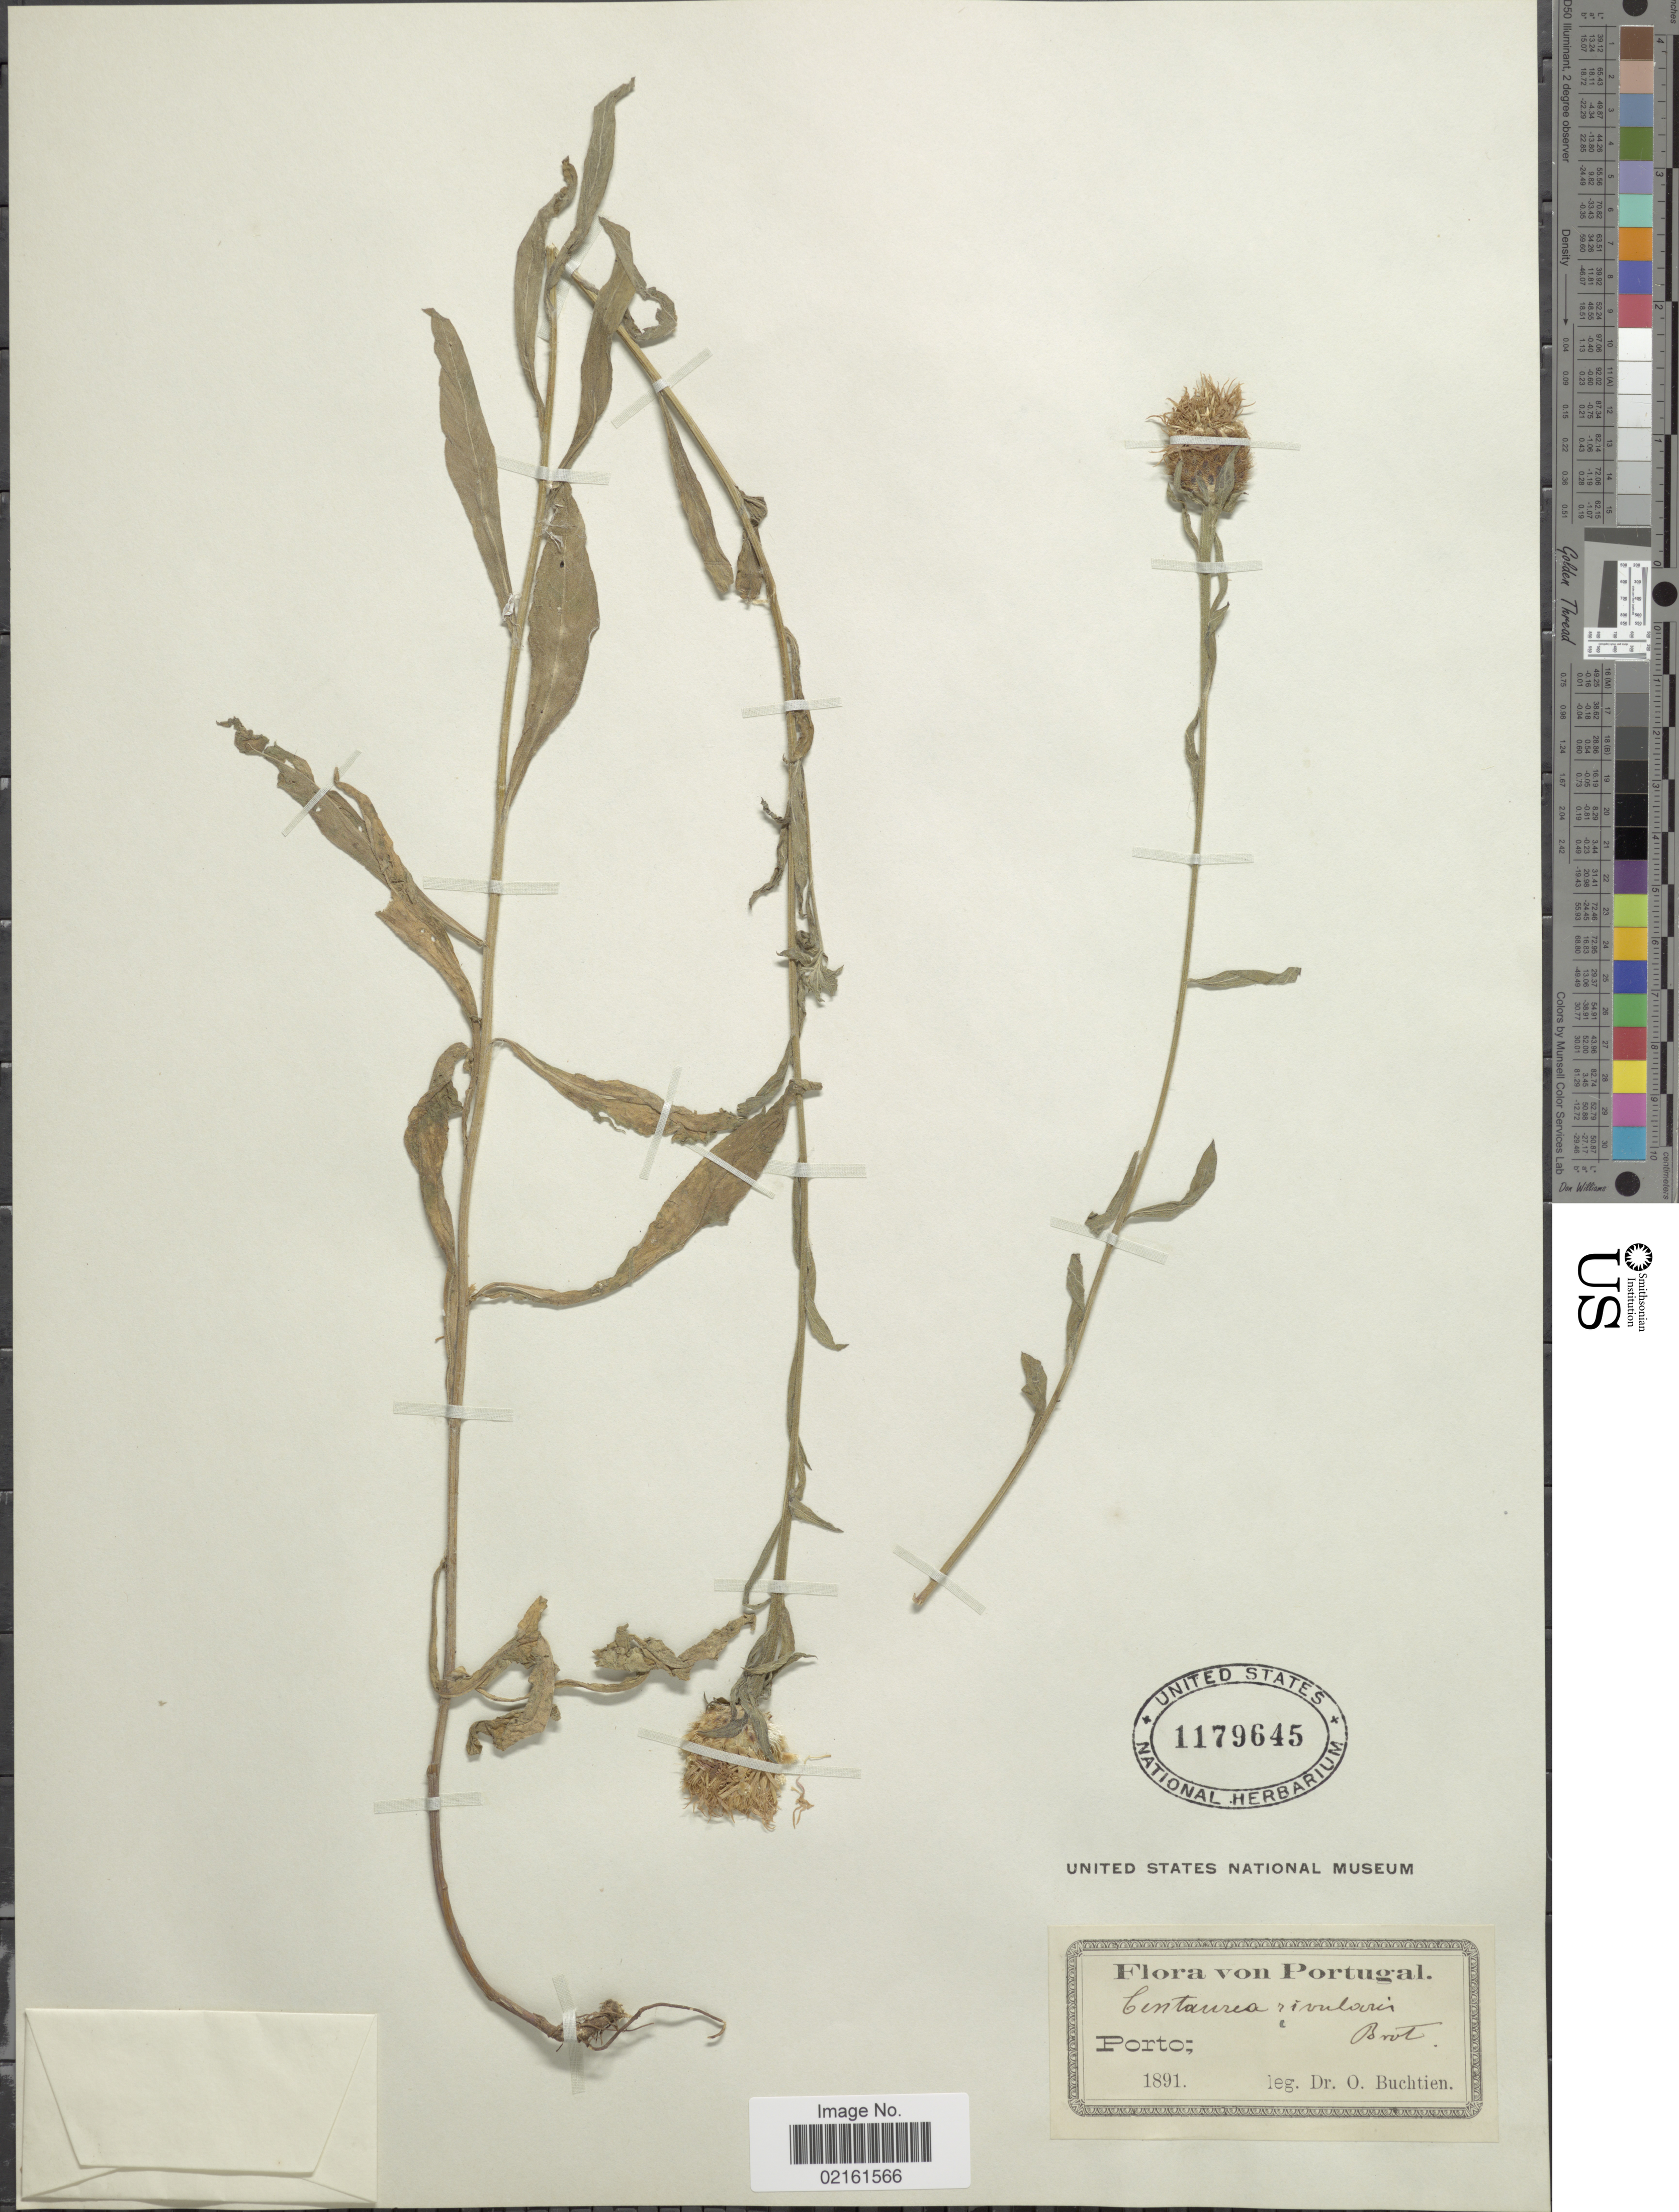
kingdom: Plantae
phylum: Tracheophyta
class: Magnoliopsida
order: Asterales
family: Asteraceae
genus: Centaurea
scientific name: Centaurea nigra subsp. rivularis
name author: (Brot.) Cout.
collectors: O. Buchtien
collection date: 1891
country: Portugal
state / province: Porto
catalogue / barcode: US 1179645